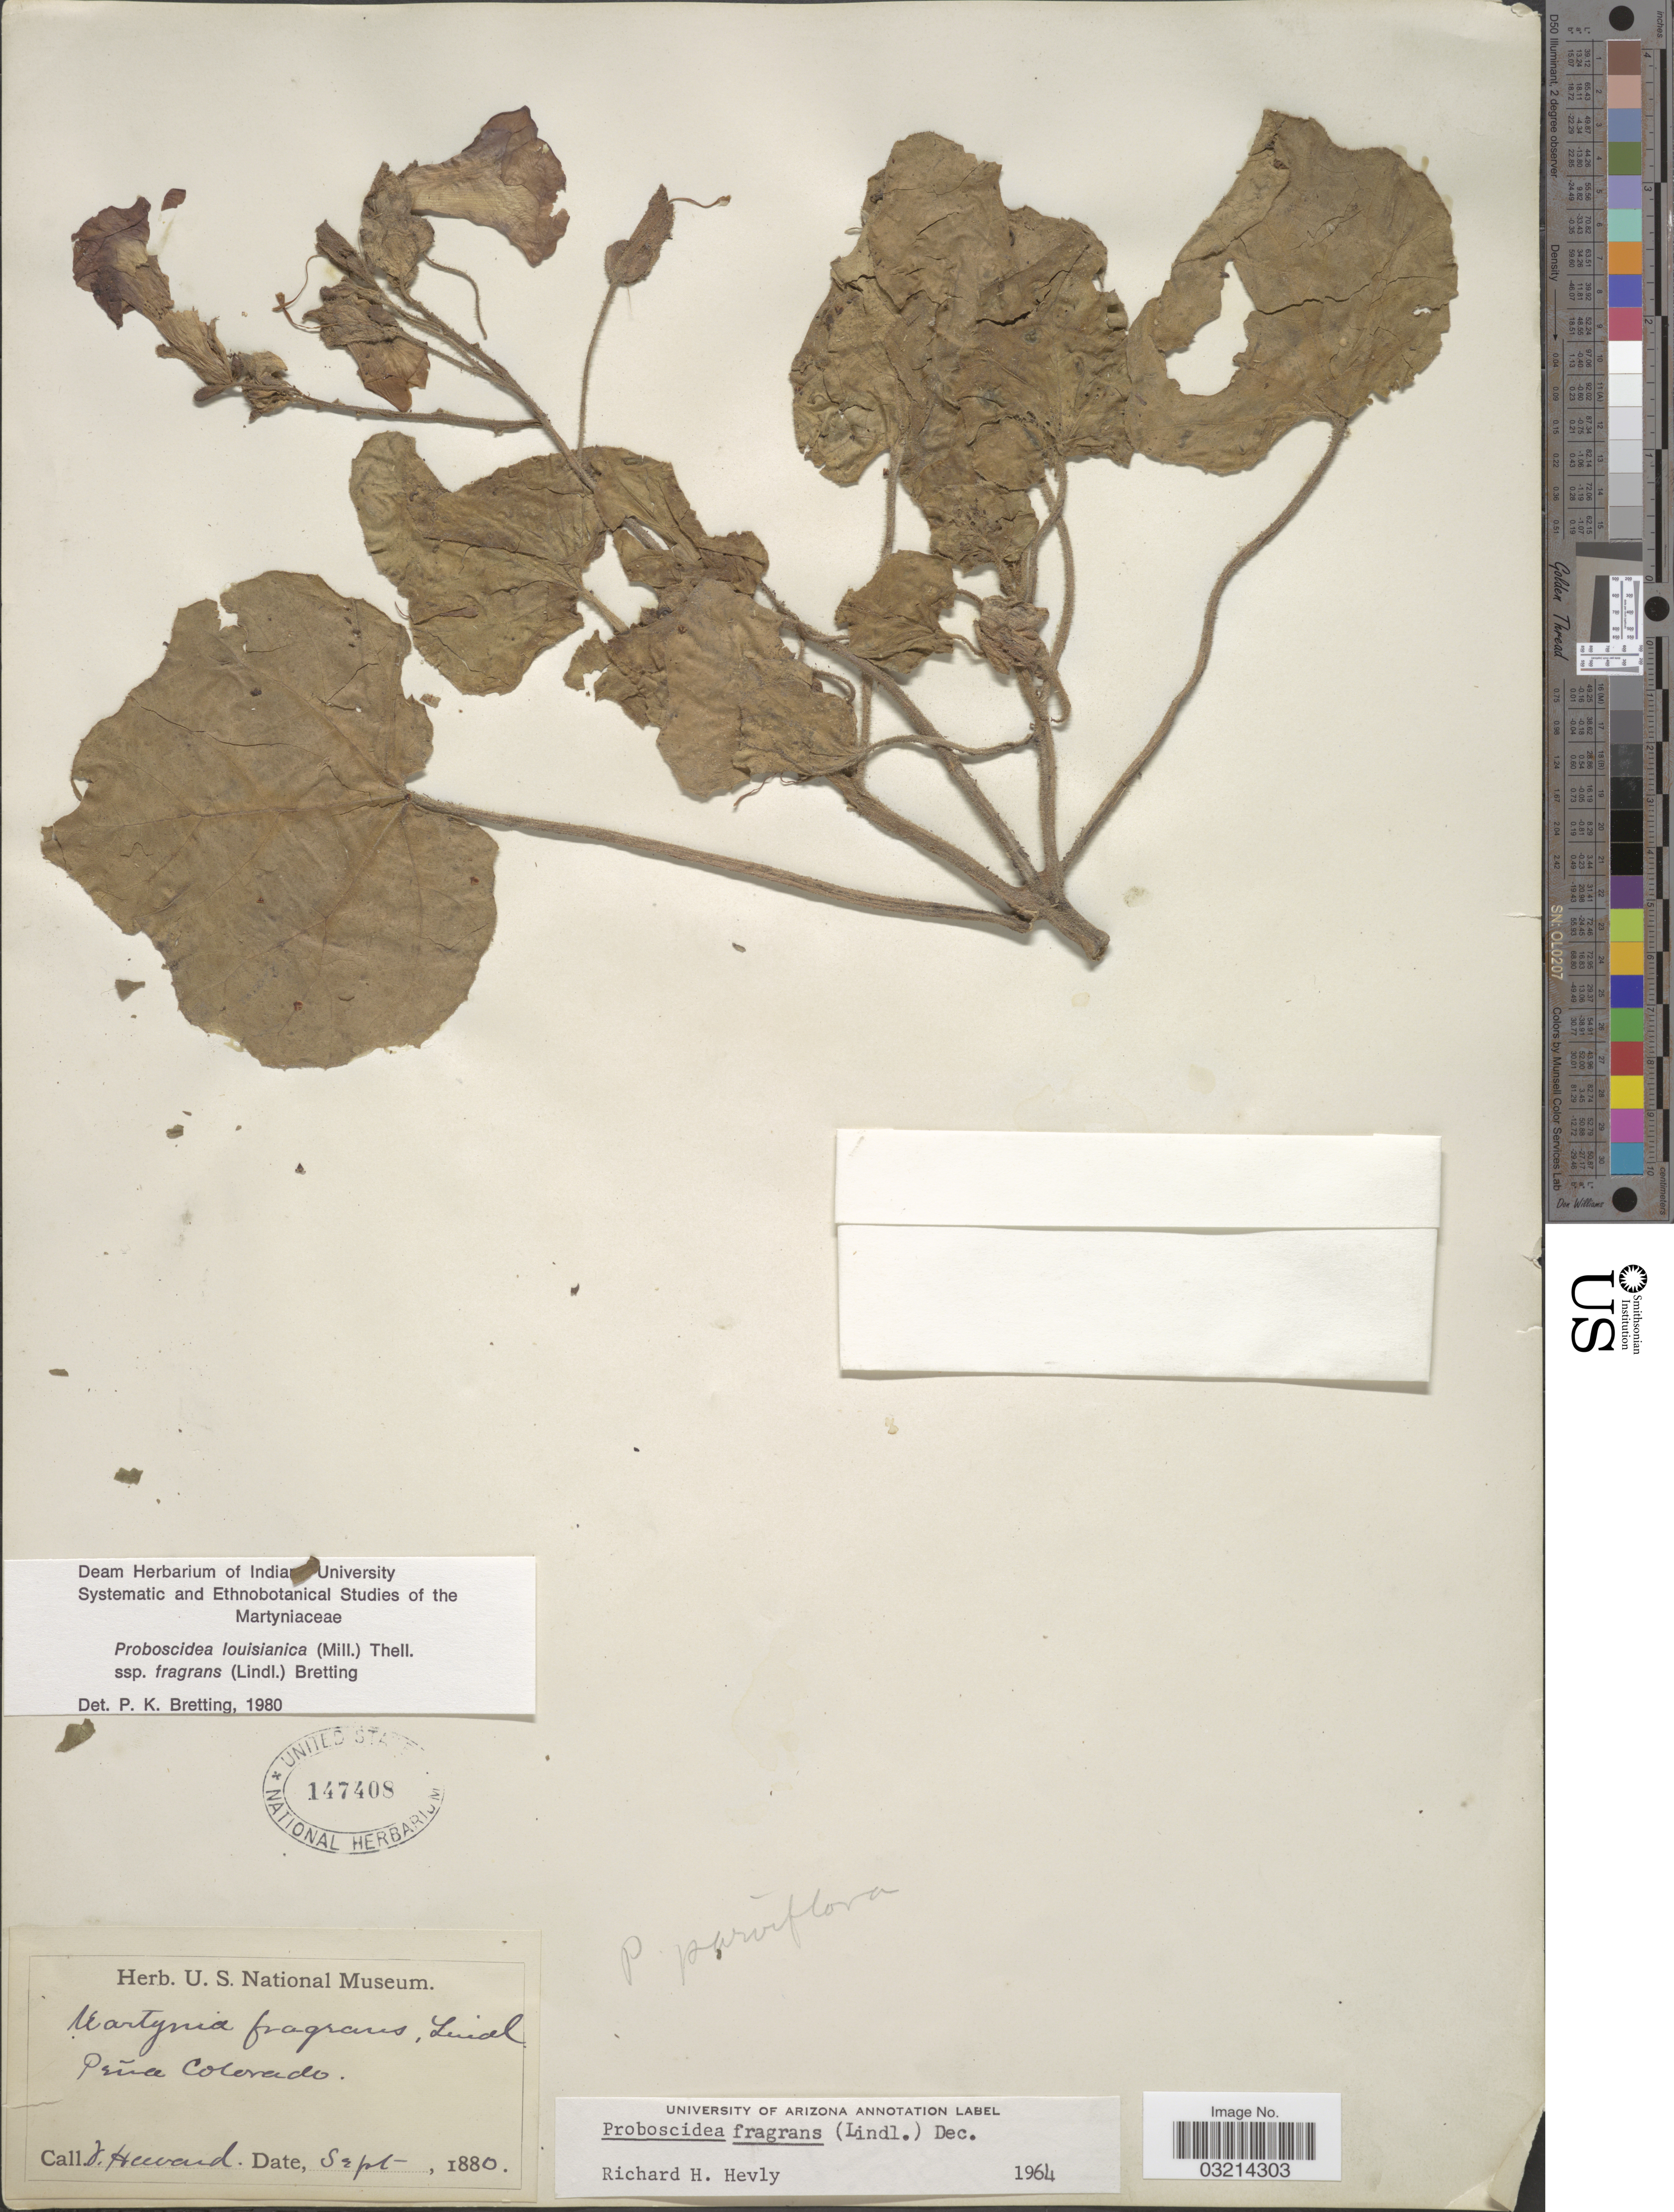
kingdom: Plantae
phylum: Tracheophyta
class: Magnoliopsida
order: Lamiales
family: Martyniaceae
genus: Proboscidea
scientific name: Proboscidea louisianica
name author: Thell.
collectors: V. Havard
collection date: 1880-09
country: United States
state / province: Colorado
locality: Peña Colorado.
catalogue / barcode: US 147408